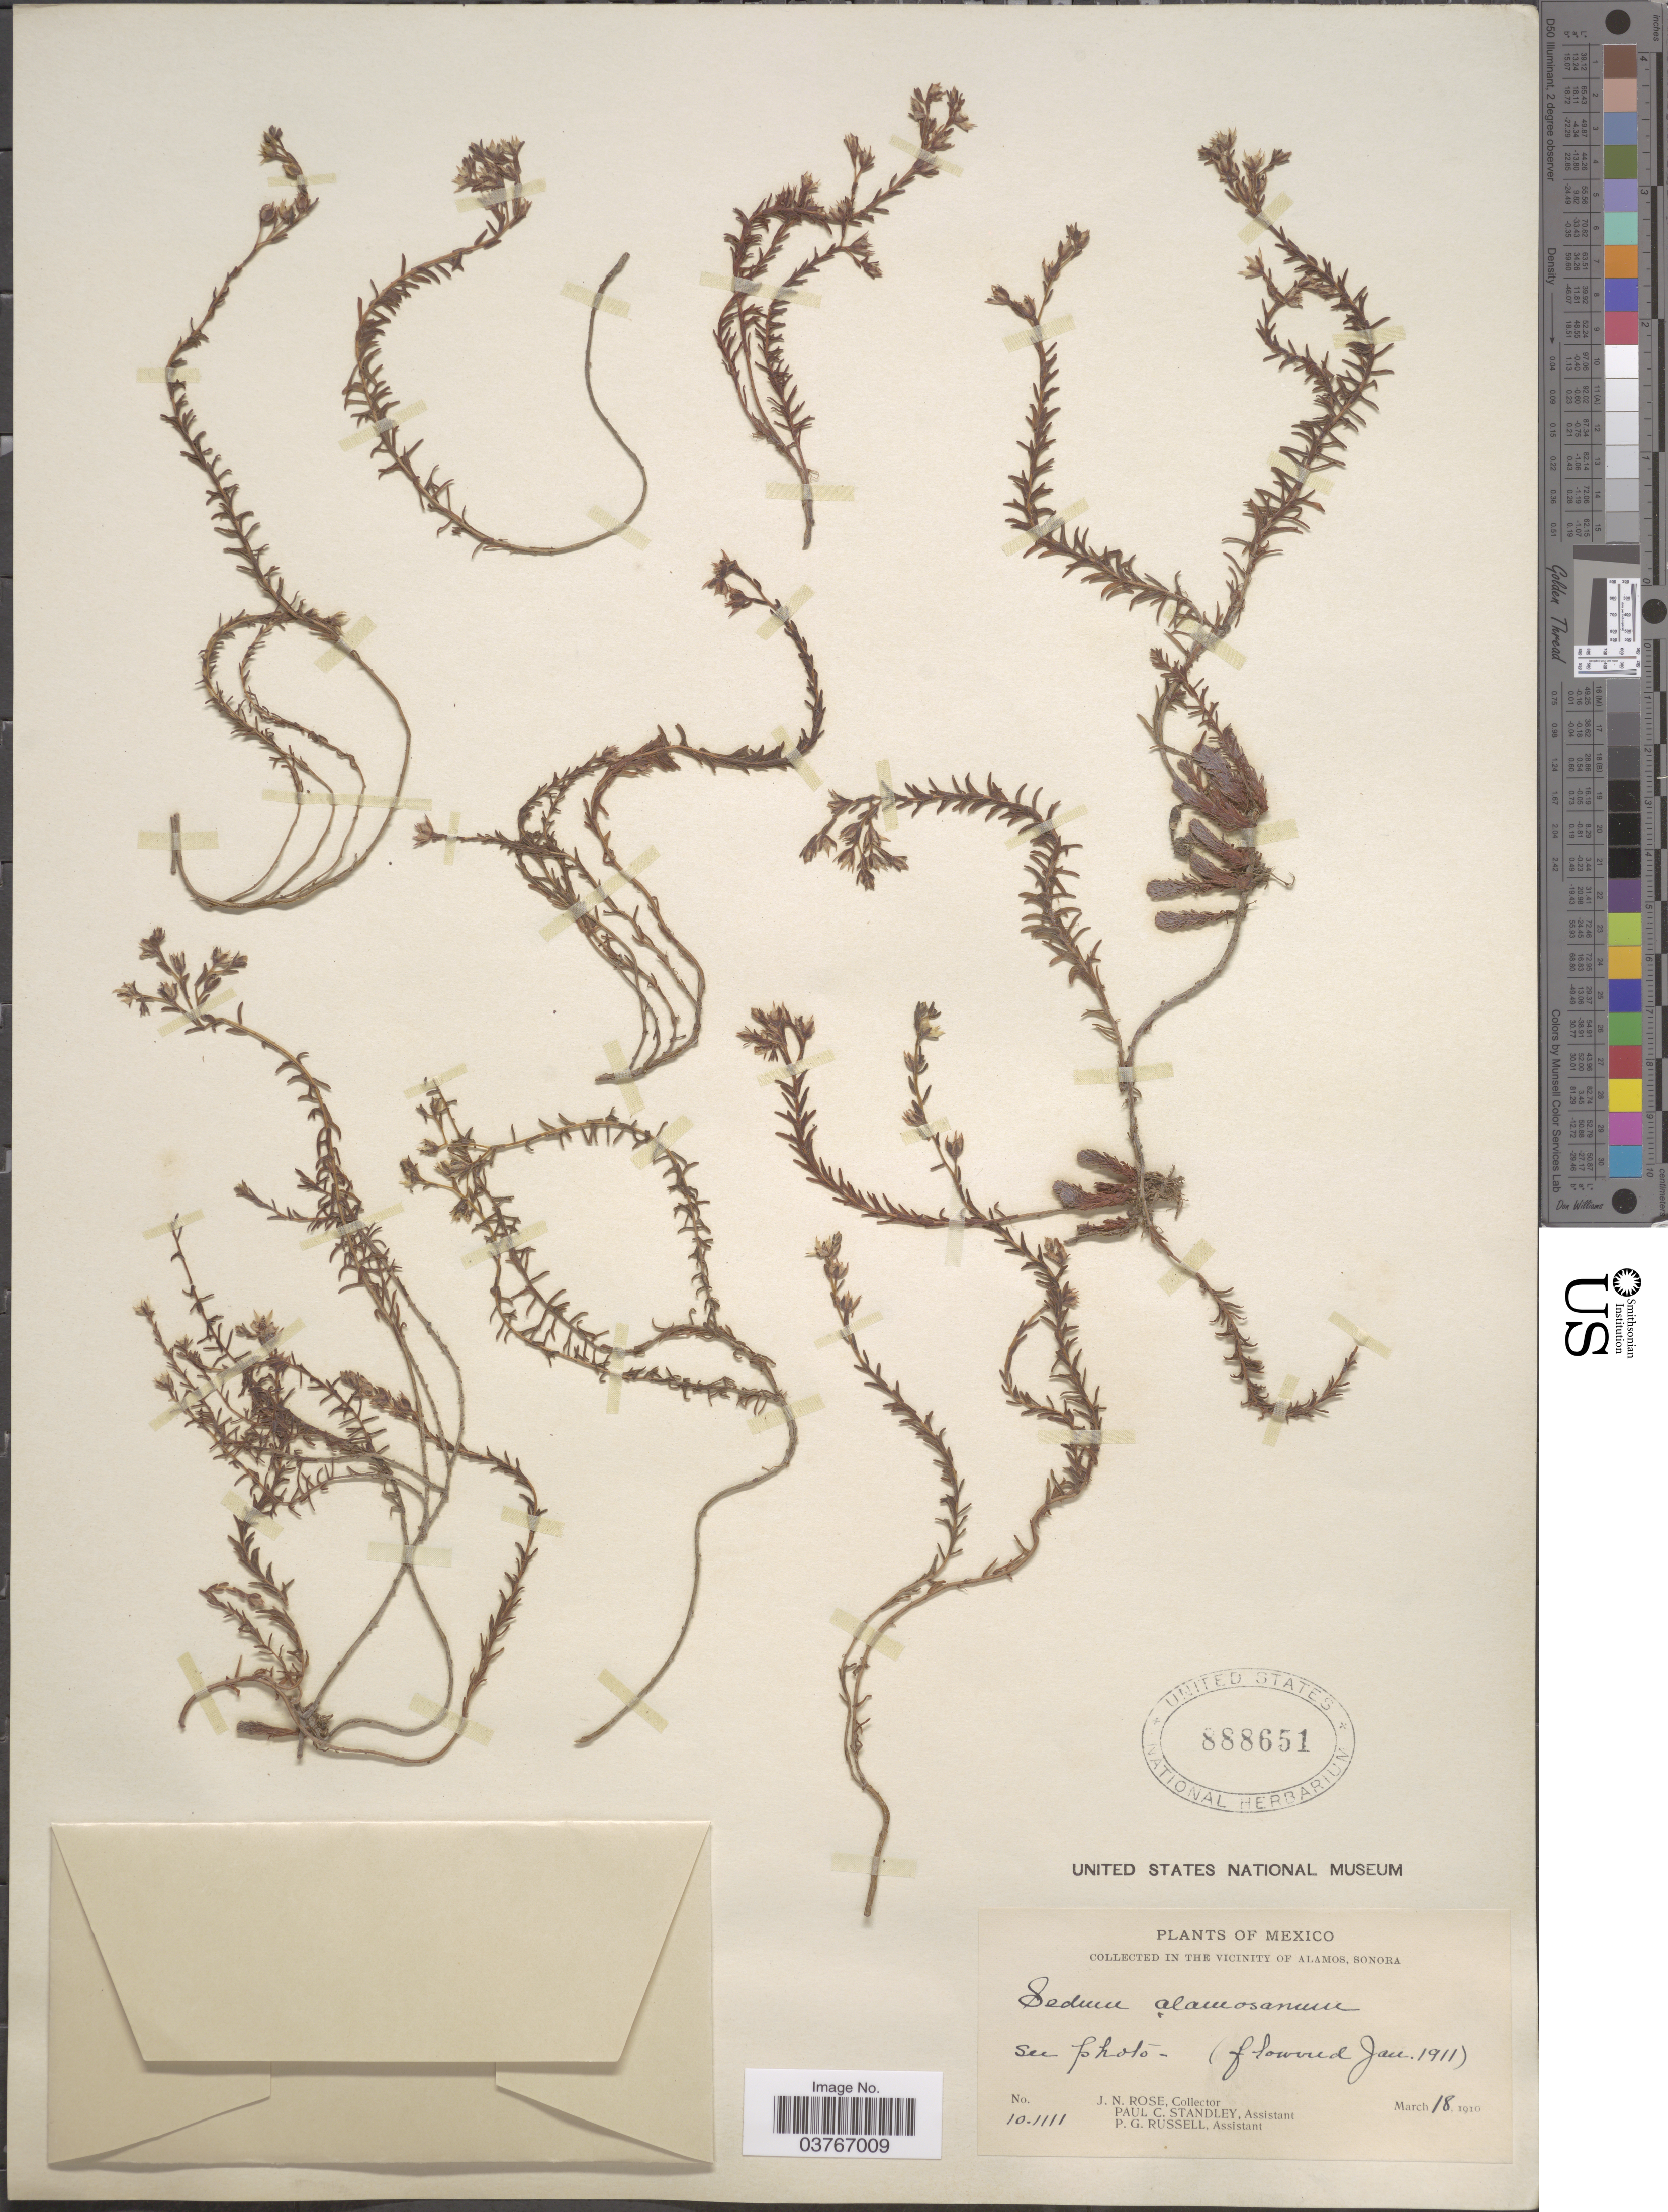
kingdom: Plantae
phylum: Tracheophyta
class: Magnoliopsida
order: Saxifragales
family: Crassulaceae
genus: Sedum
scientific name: Sedum alamosanum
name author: S. Watson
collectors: J. N. Rose, P. C. Standley & P. G. Russell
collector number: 101111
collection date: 1910-03-18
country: Mexico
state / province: Sonora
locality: Vicinity of Alamos.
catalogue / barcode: US 888651